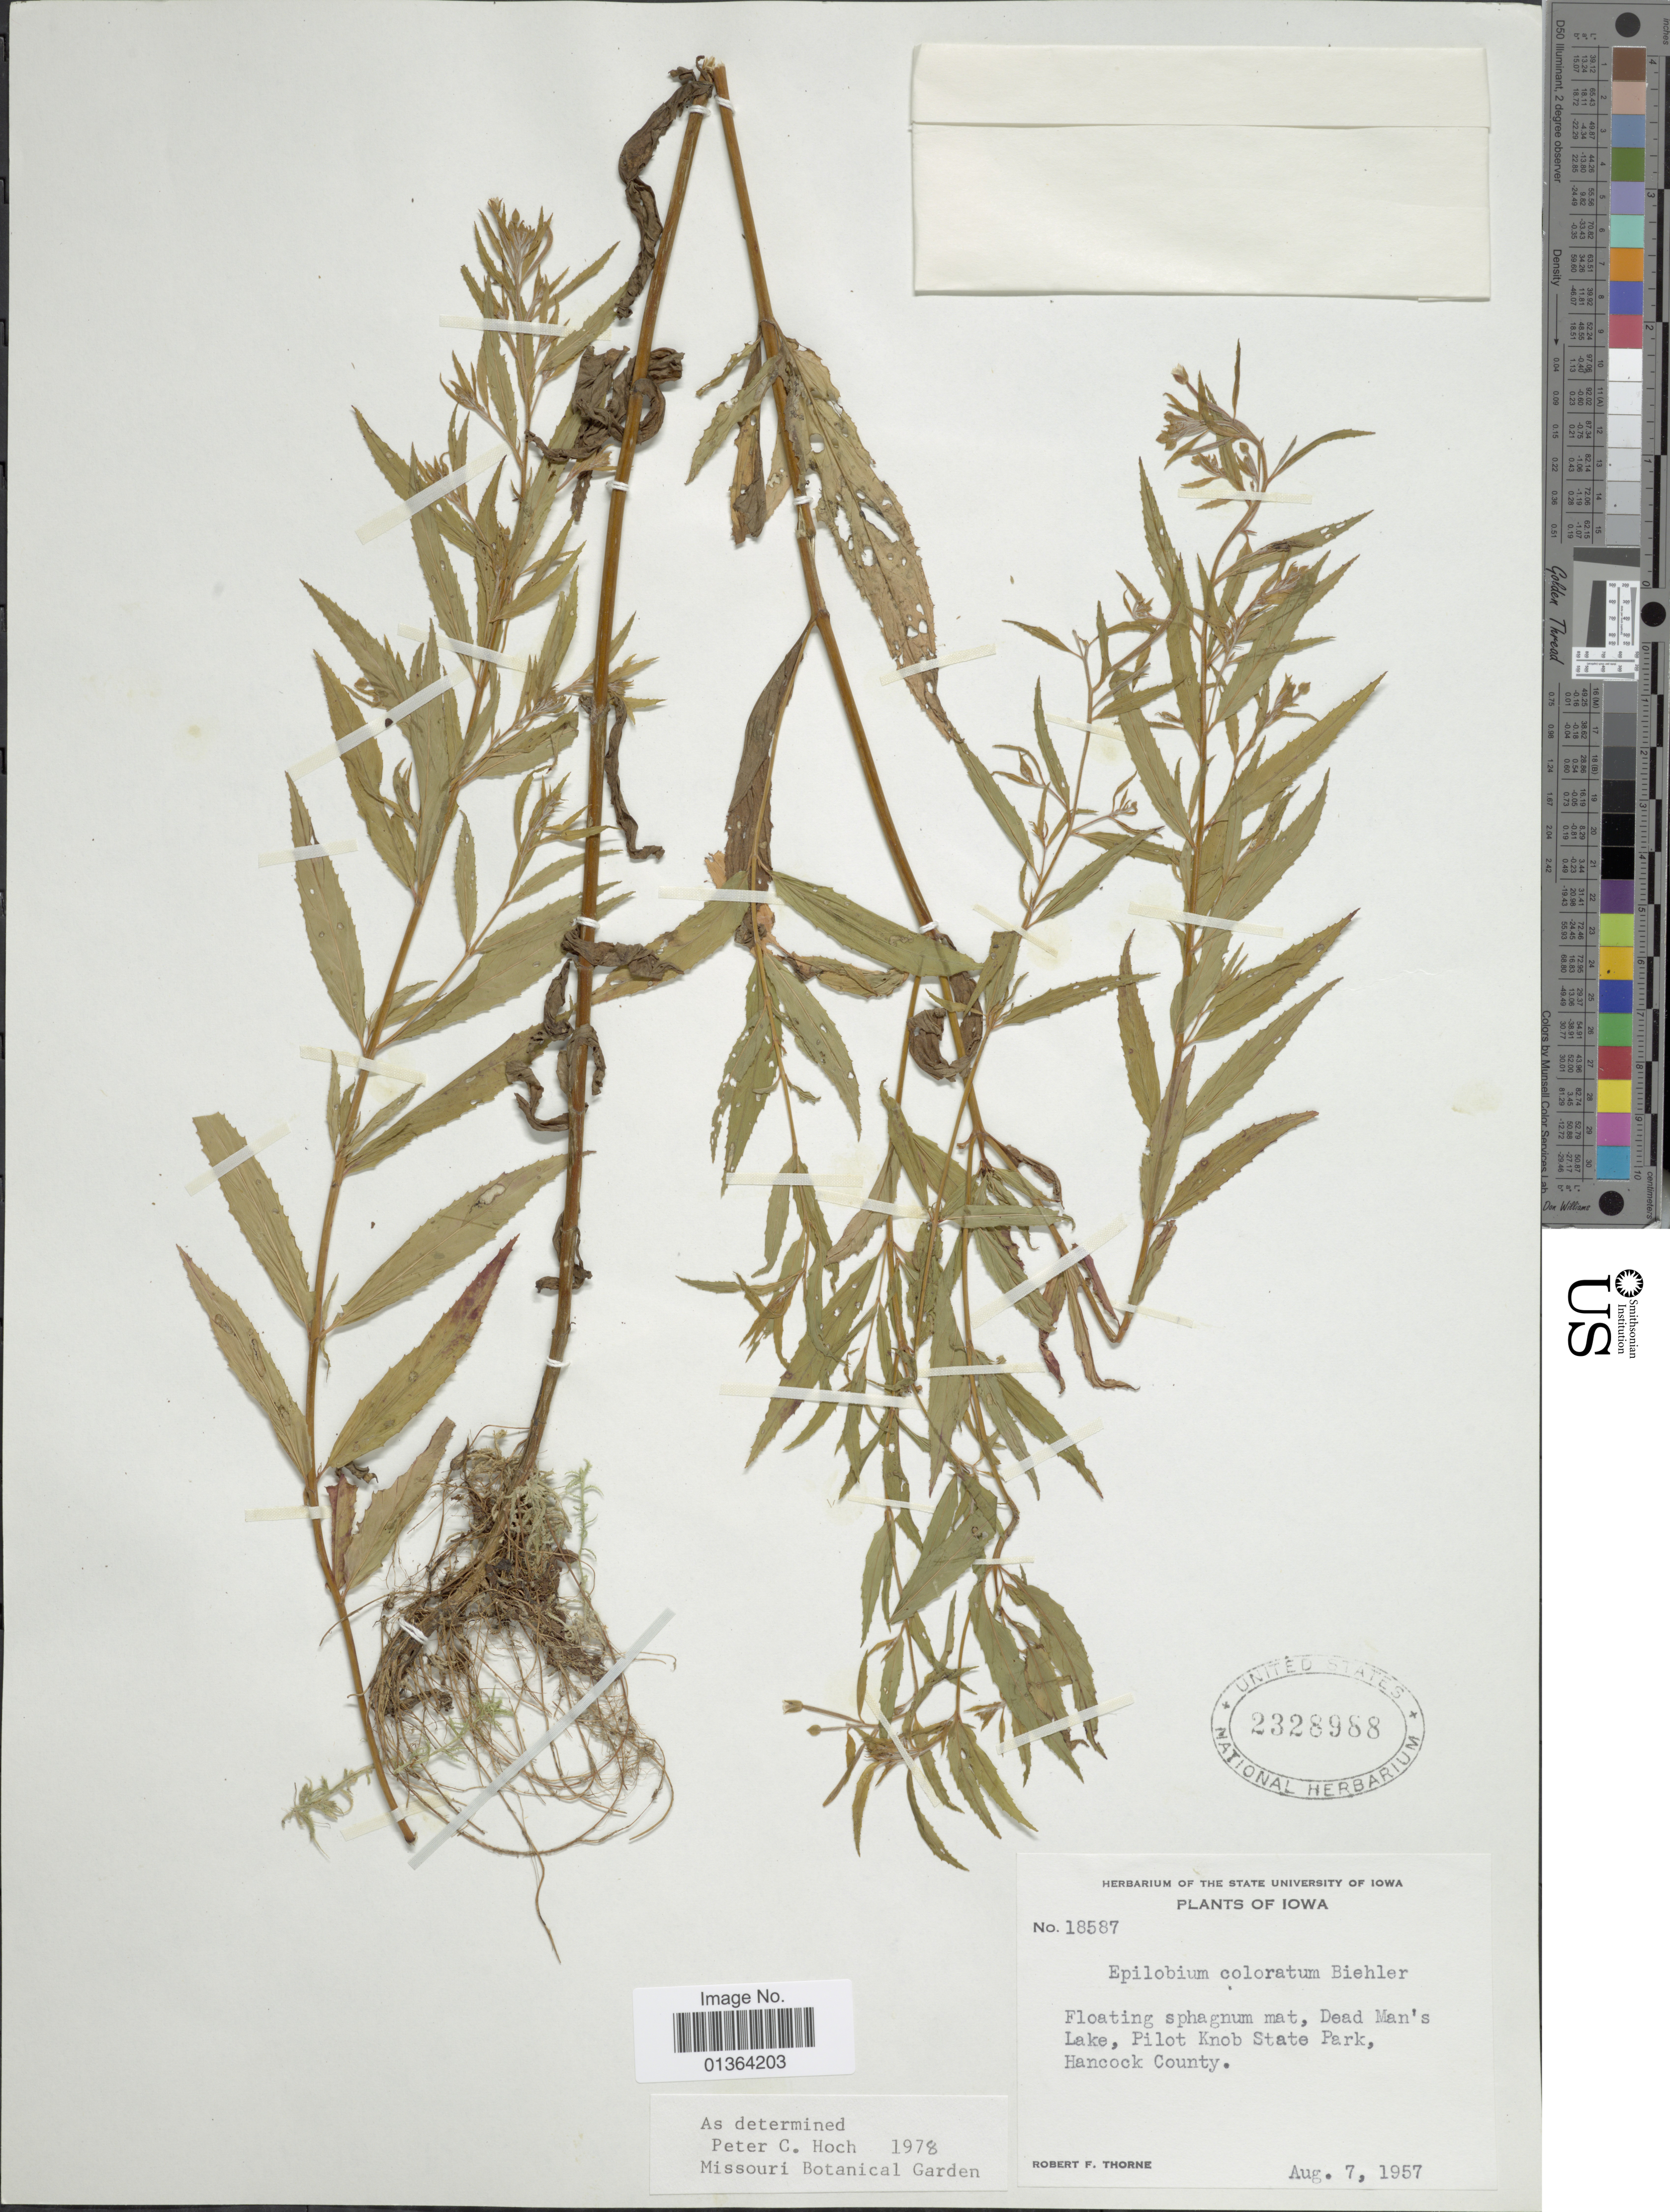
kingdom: Plantae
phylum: Tracheophyta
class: Magnoliopsida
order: Myrtales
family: Onagraceae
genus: Epilobium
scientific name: Epilobium coloratum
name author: Biehler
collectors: R. F. Thorne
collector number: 18587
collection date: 1957-08-07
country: United States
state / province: Iowa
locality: Floating sphagnum mat, Dead Man's Lake, Pilot Knob State Park, Hancock County.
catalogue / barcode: US 2328988